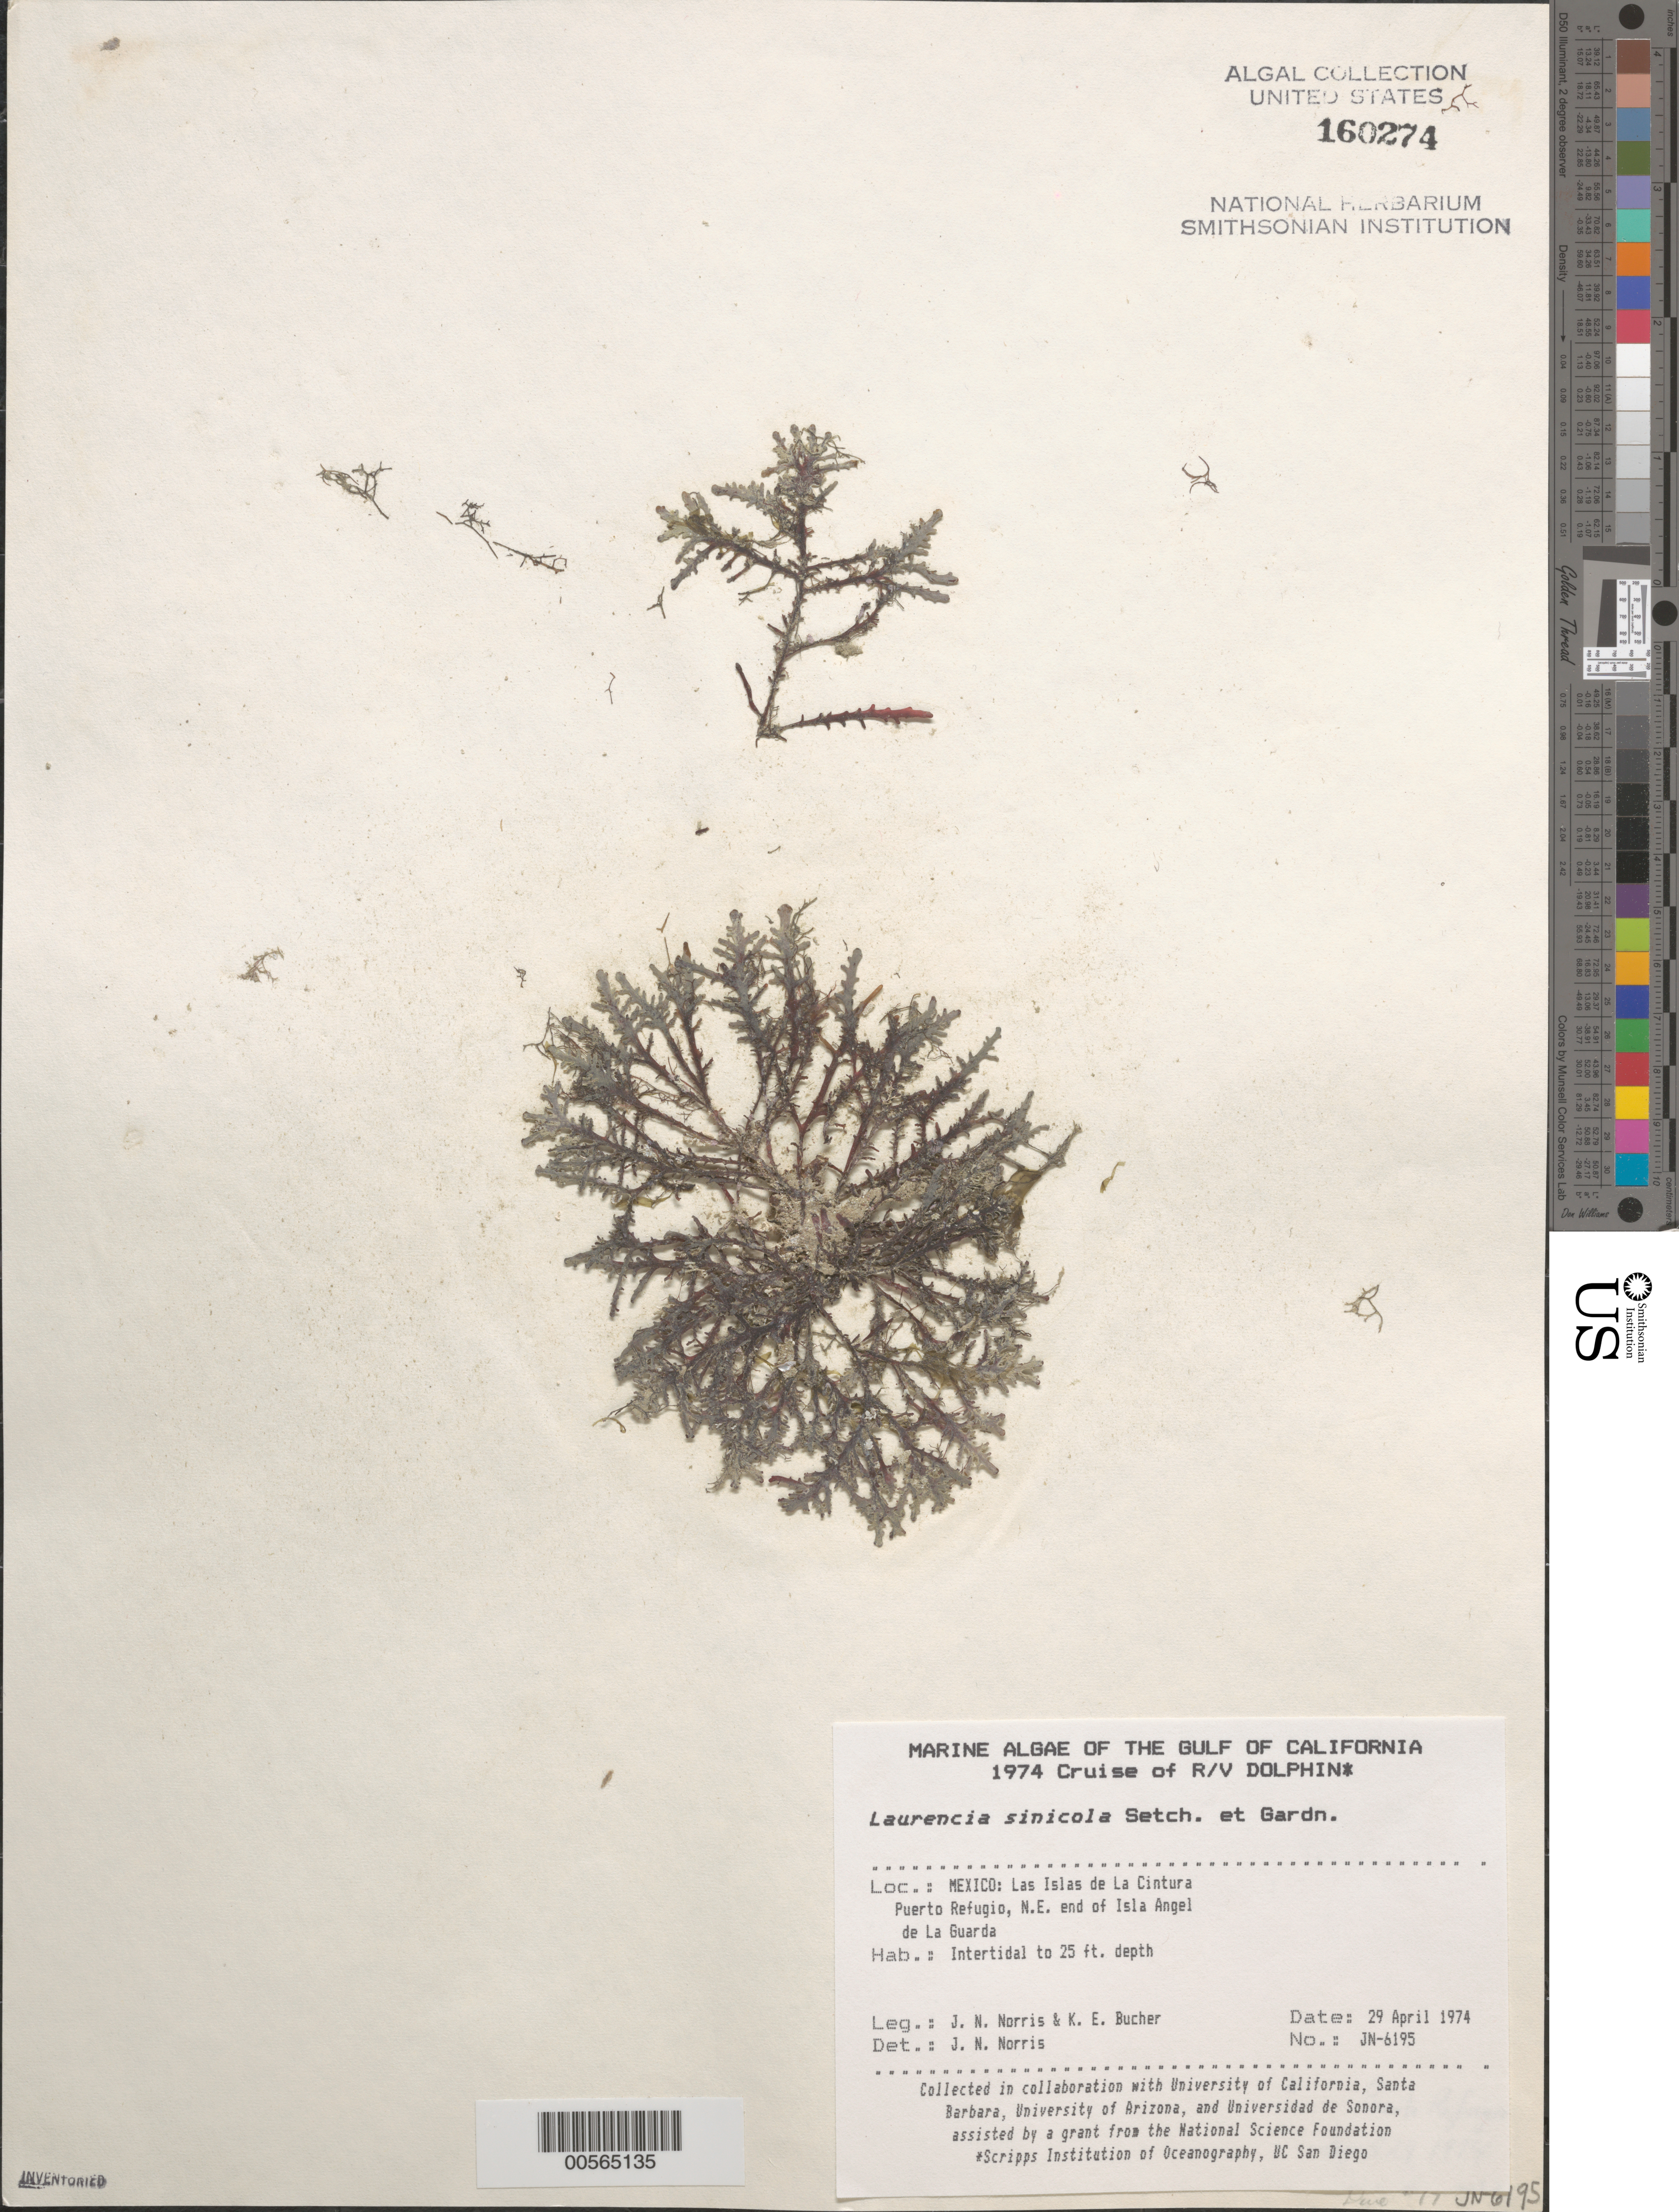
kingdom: Plantae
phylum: Rhodophyta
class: Florideophyceae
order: Ceramiales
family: Rhodomelaceae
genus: Osmundea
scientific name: Osmundea sinicola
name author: (Setchell & N.L. Gardner) K.W. Nam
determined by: Algae name updating Project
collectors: J. N. Norris & K. E. Bucher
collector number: JN-6195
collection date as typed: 29 Apr 1974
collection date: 1974-04-29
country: Mexico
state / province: Baja California Norte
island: Isla Angel de la Guarda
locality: Puerto Refugio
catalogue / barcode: US 160274